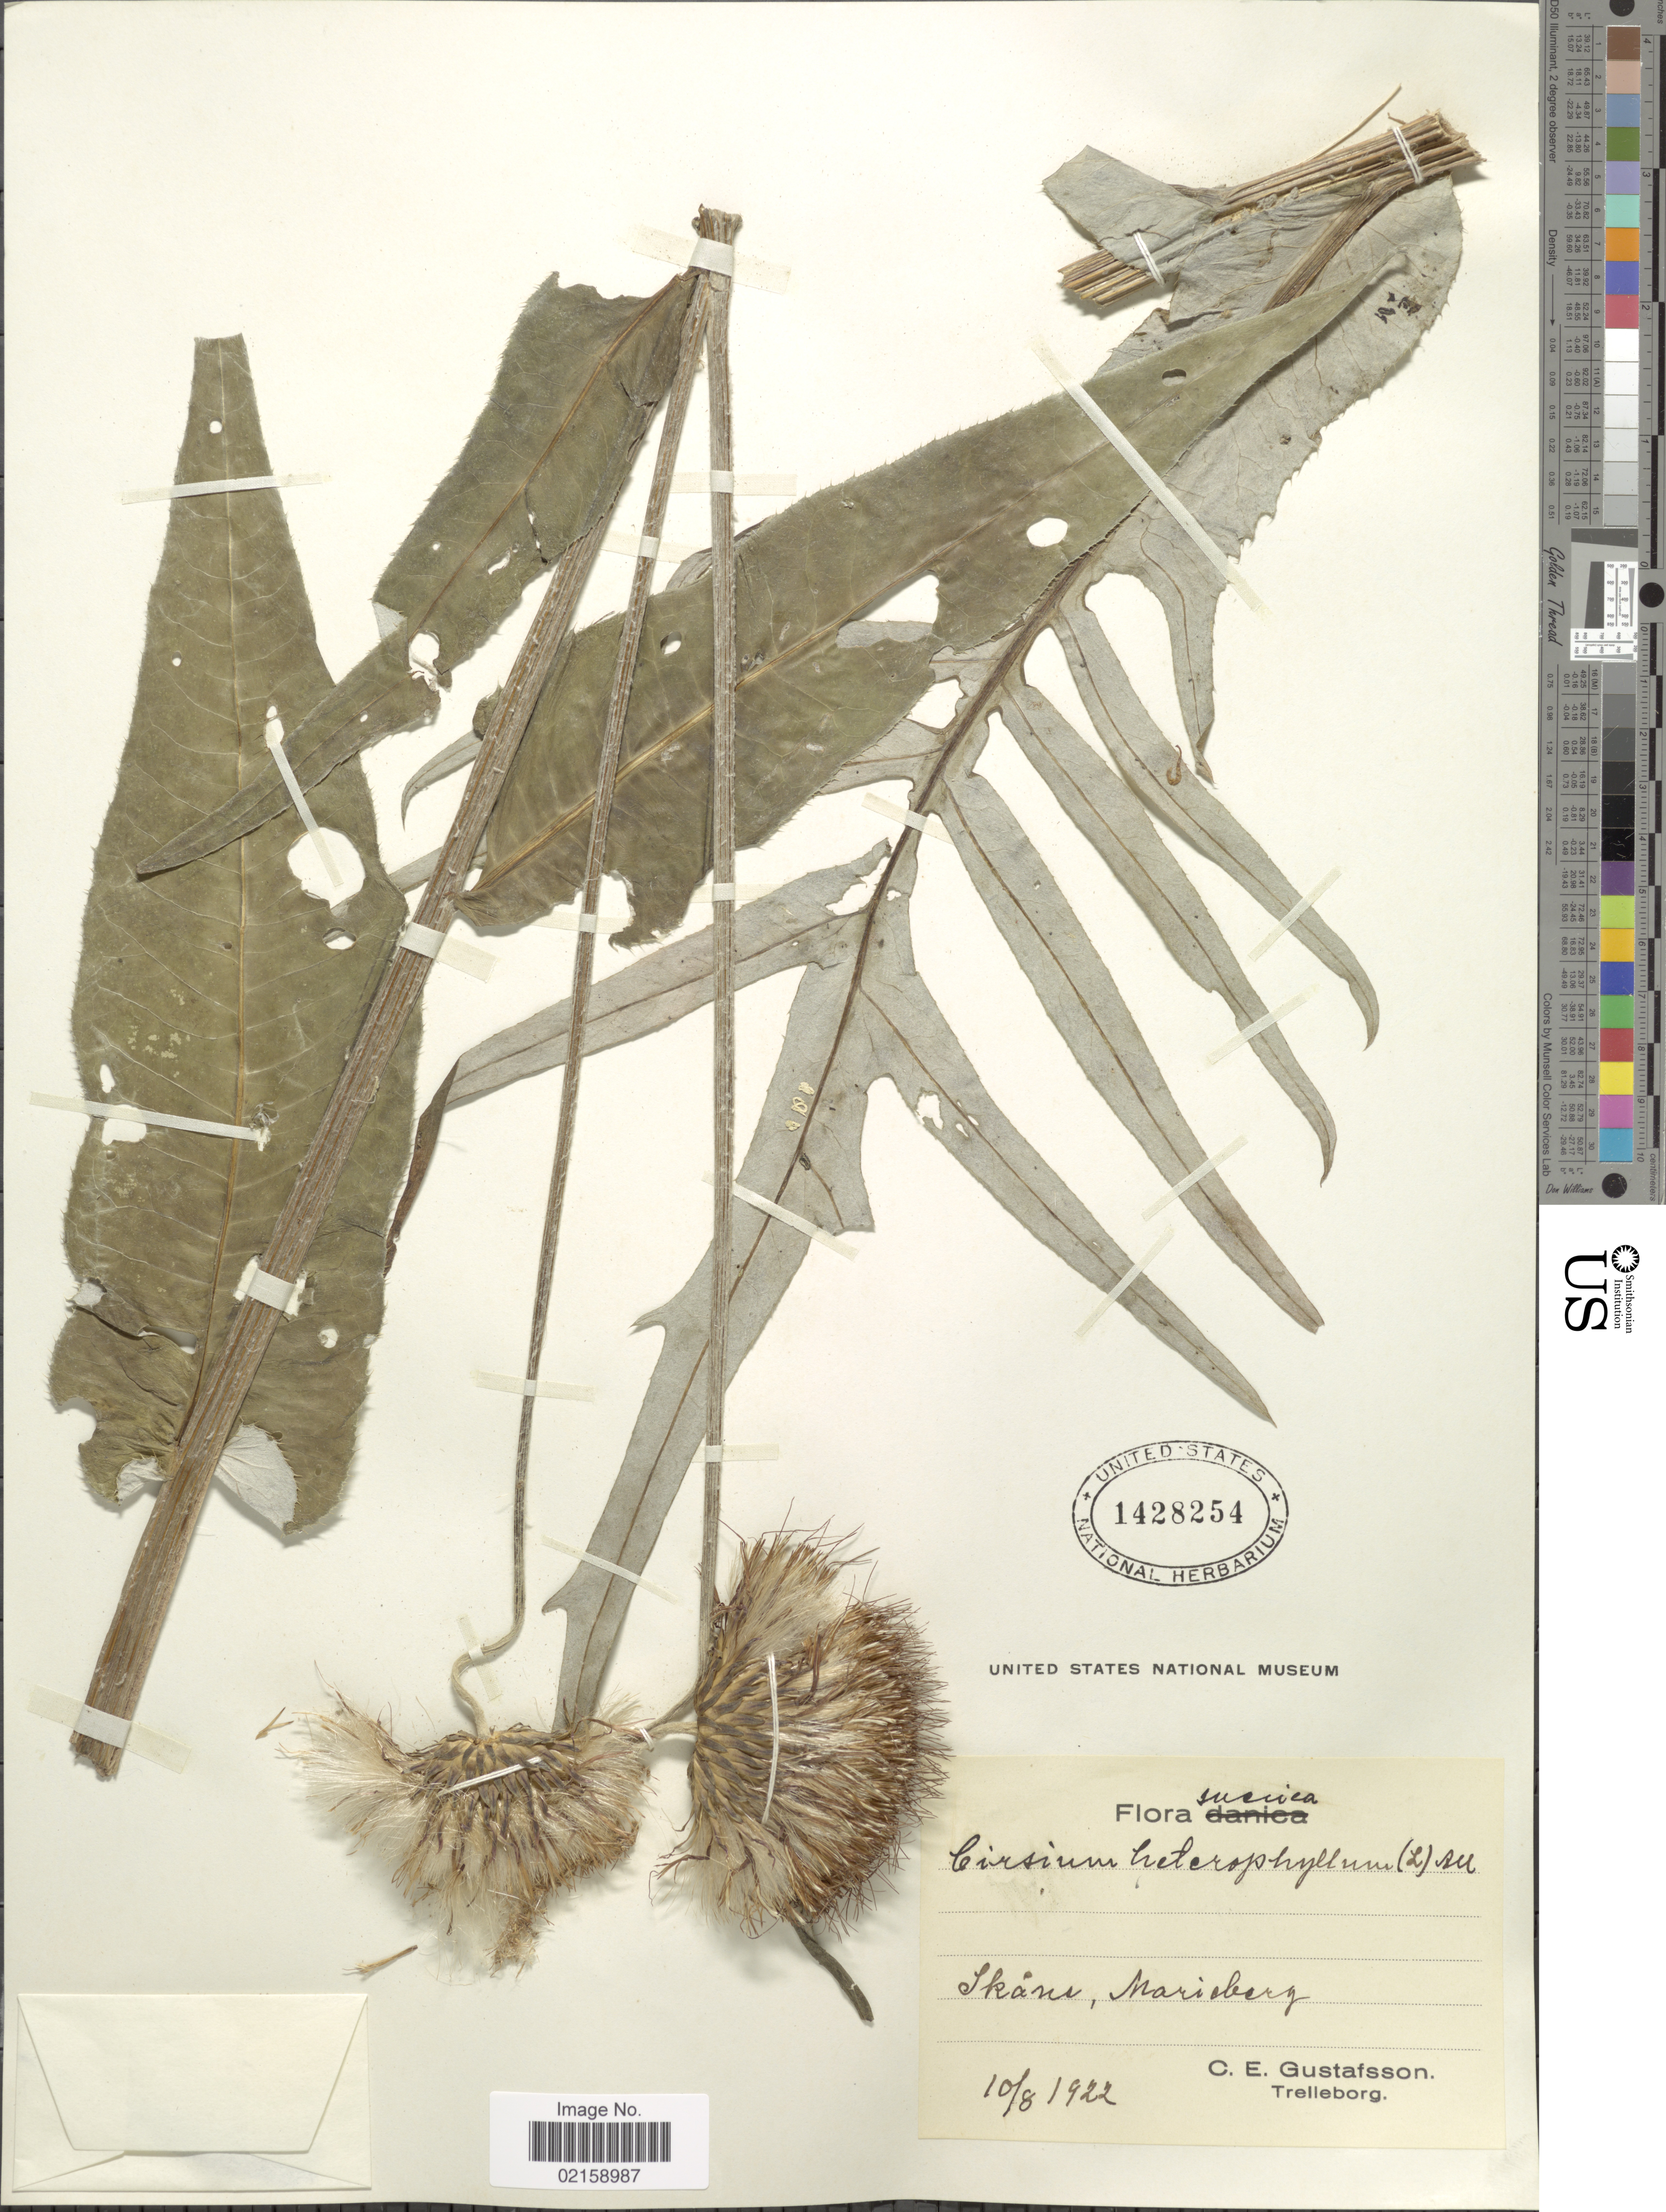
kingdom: Plantae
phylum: Tracheophyta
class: Magnoliopsida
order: Asterales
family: Asteraceae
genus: Cirsium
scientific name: Cirsium heterophyllum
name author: (L.) Hill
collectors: C. Gustafsson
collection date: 1922-08-10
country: Sweden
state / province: Skåne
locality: Marieberg.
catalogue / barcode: US 1428254